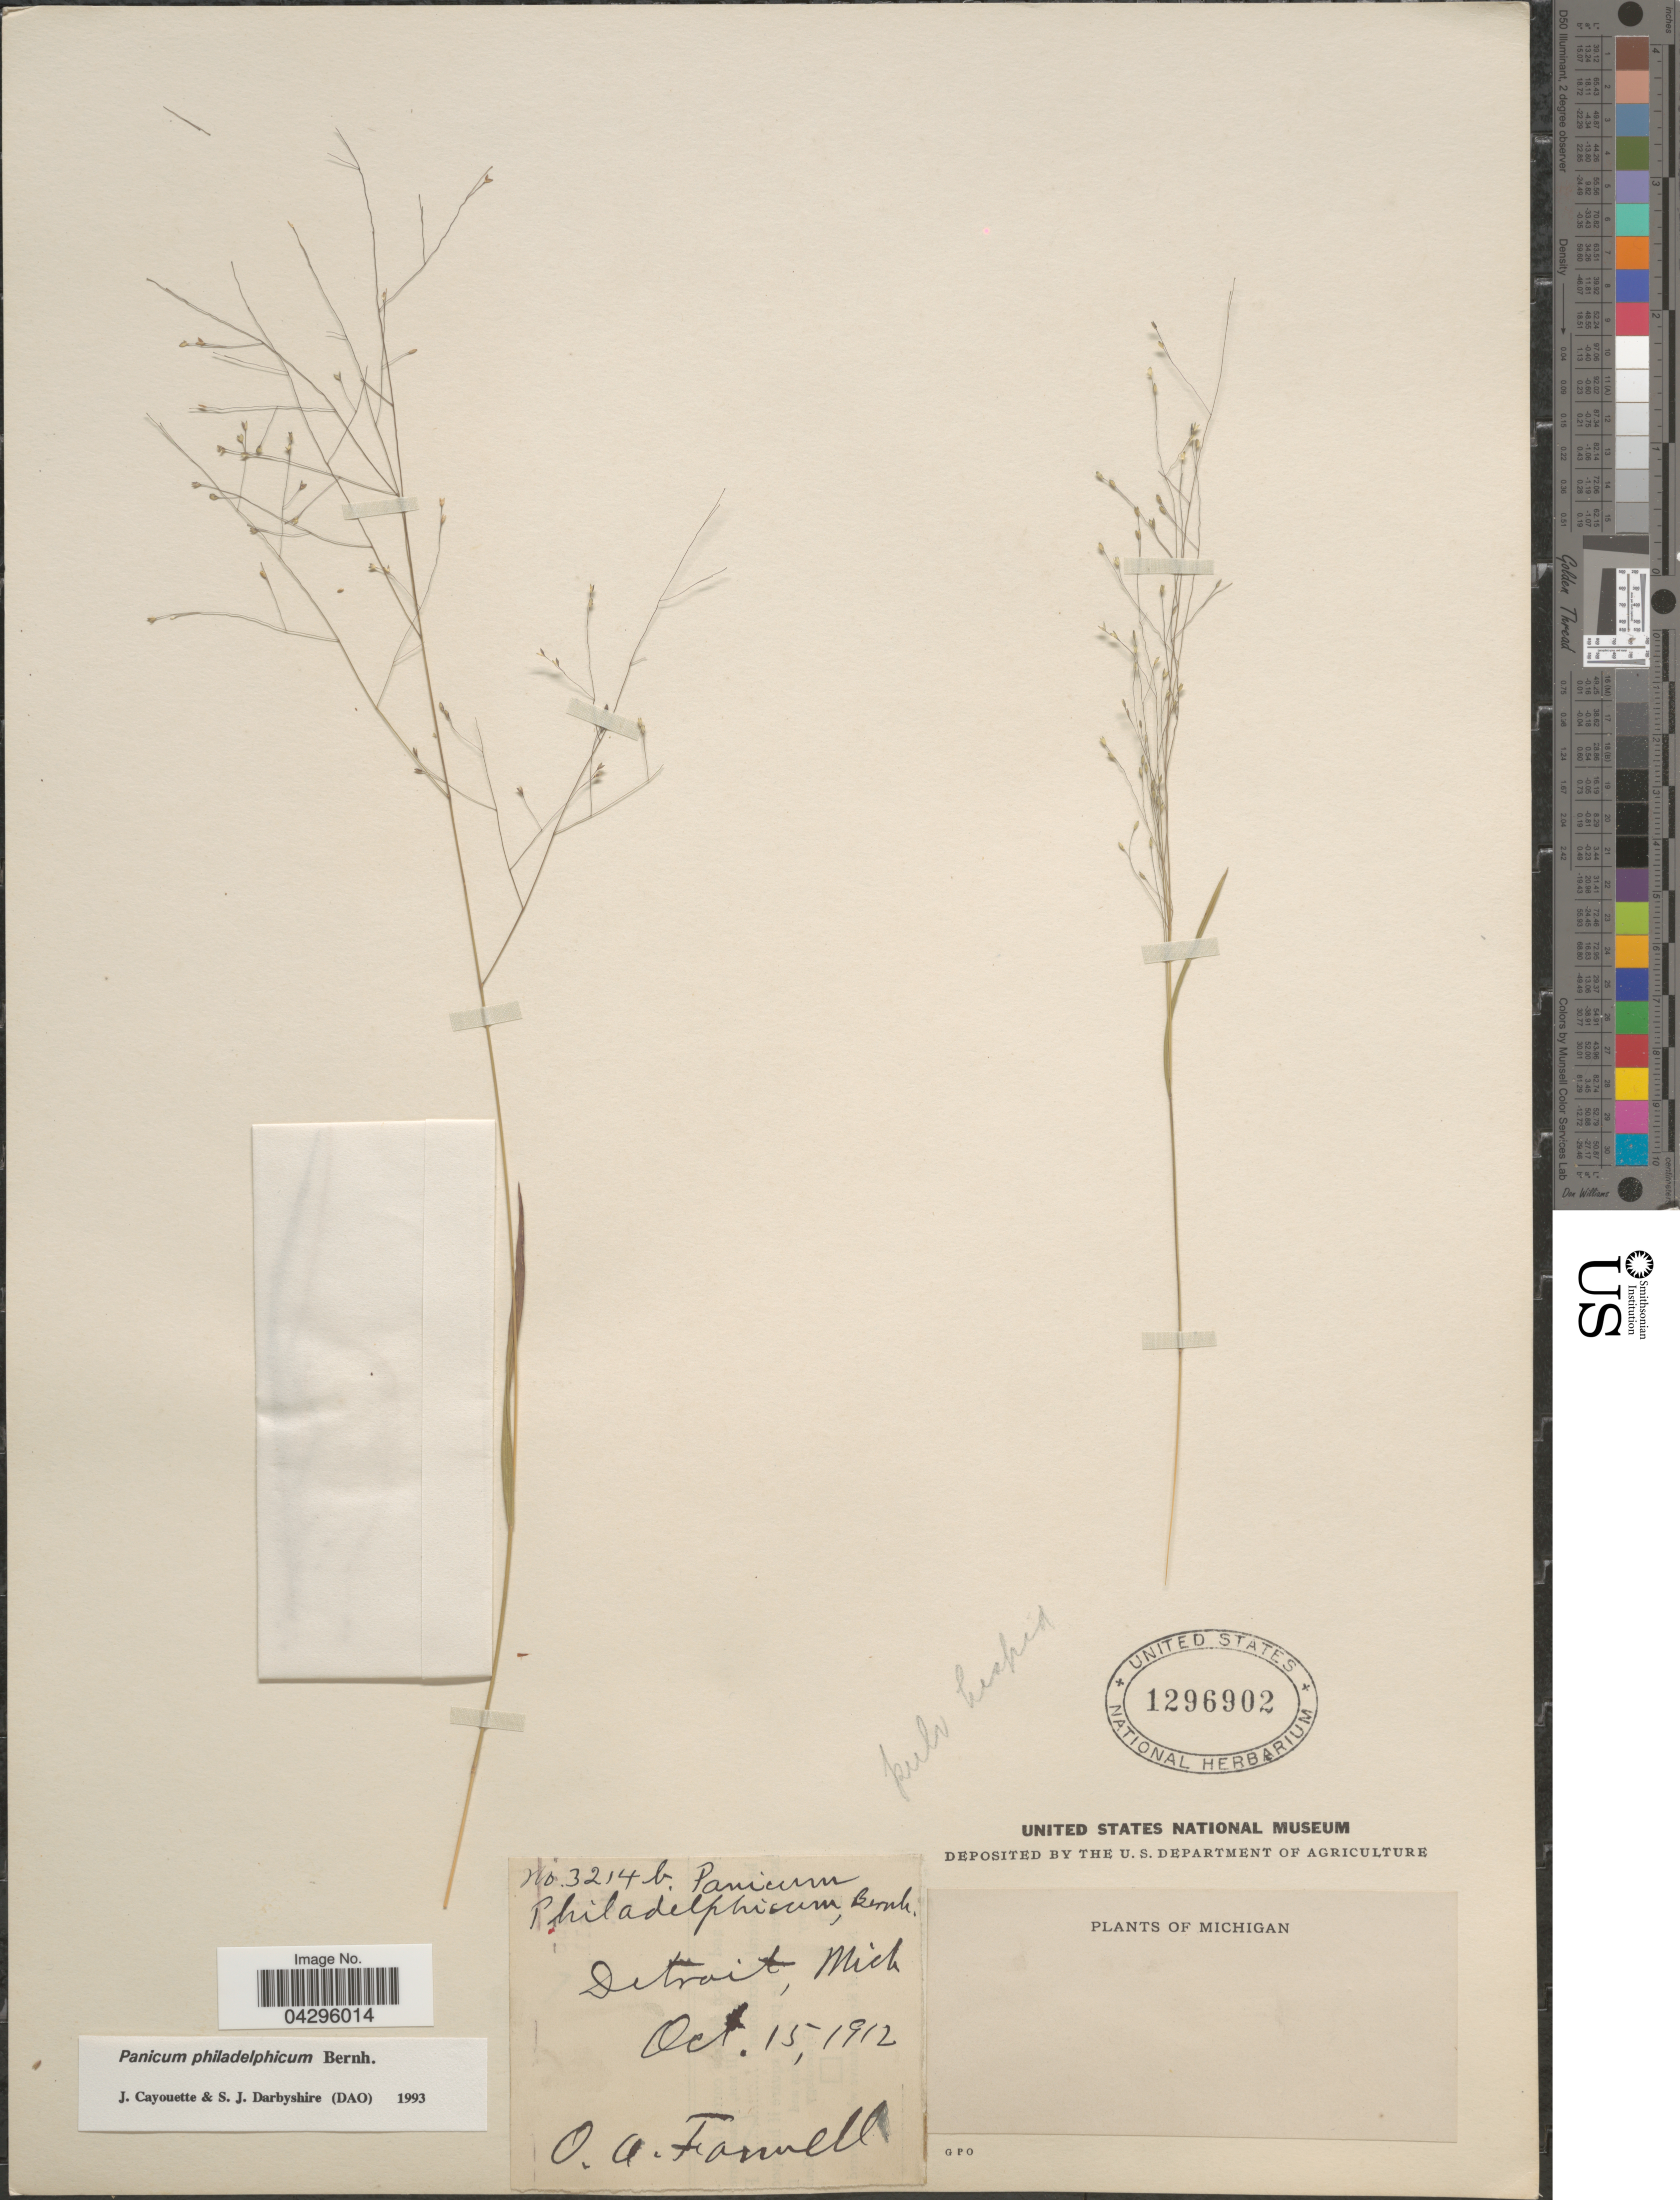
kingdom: Plantae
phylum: Tracheophyta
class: Liliopsida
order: Poales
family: Poaceae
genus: Panicum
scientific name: Panicum philadelphicum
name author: Bernh. ex Trin.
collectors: O. Farwell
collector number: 3214b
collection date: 1912-10-15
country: United States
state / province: Michigan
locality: Detroit.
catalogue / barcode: US 1296902